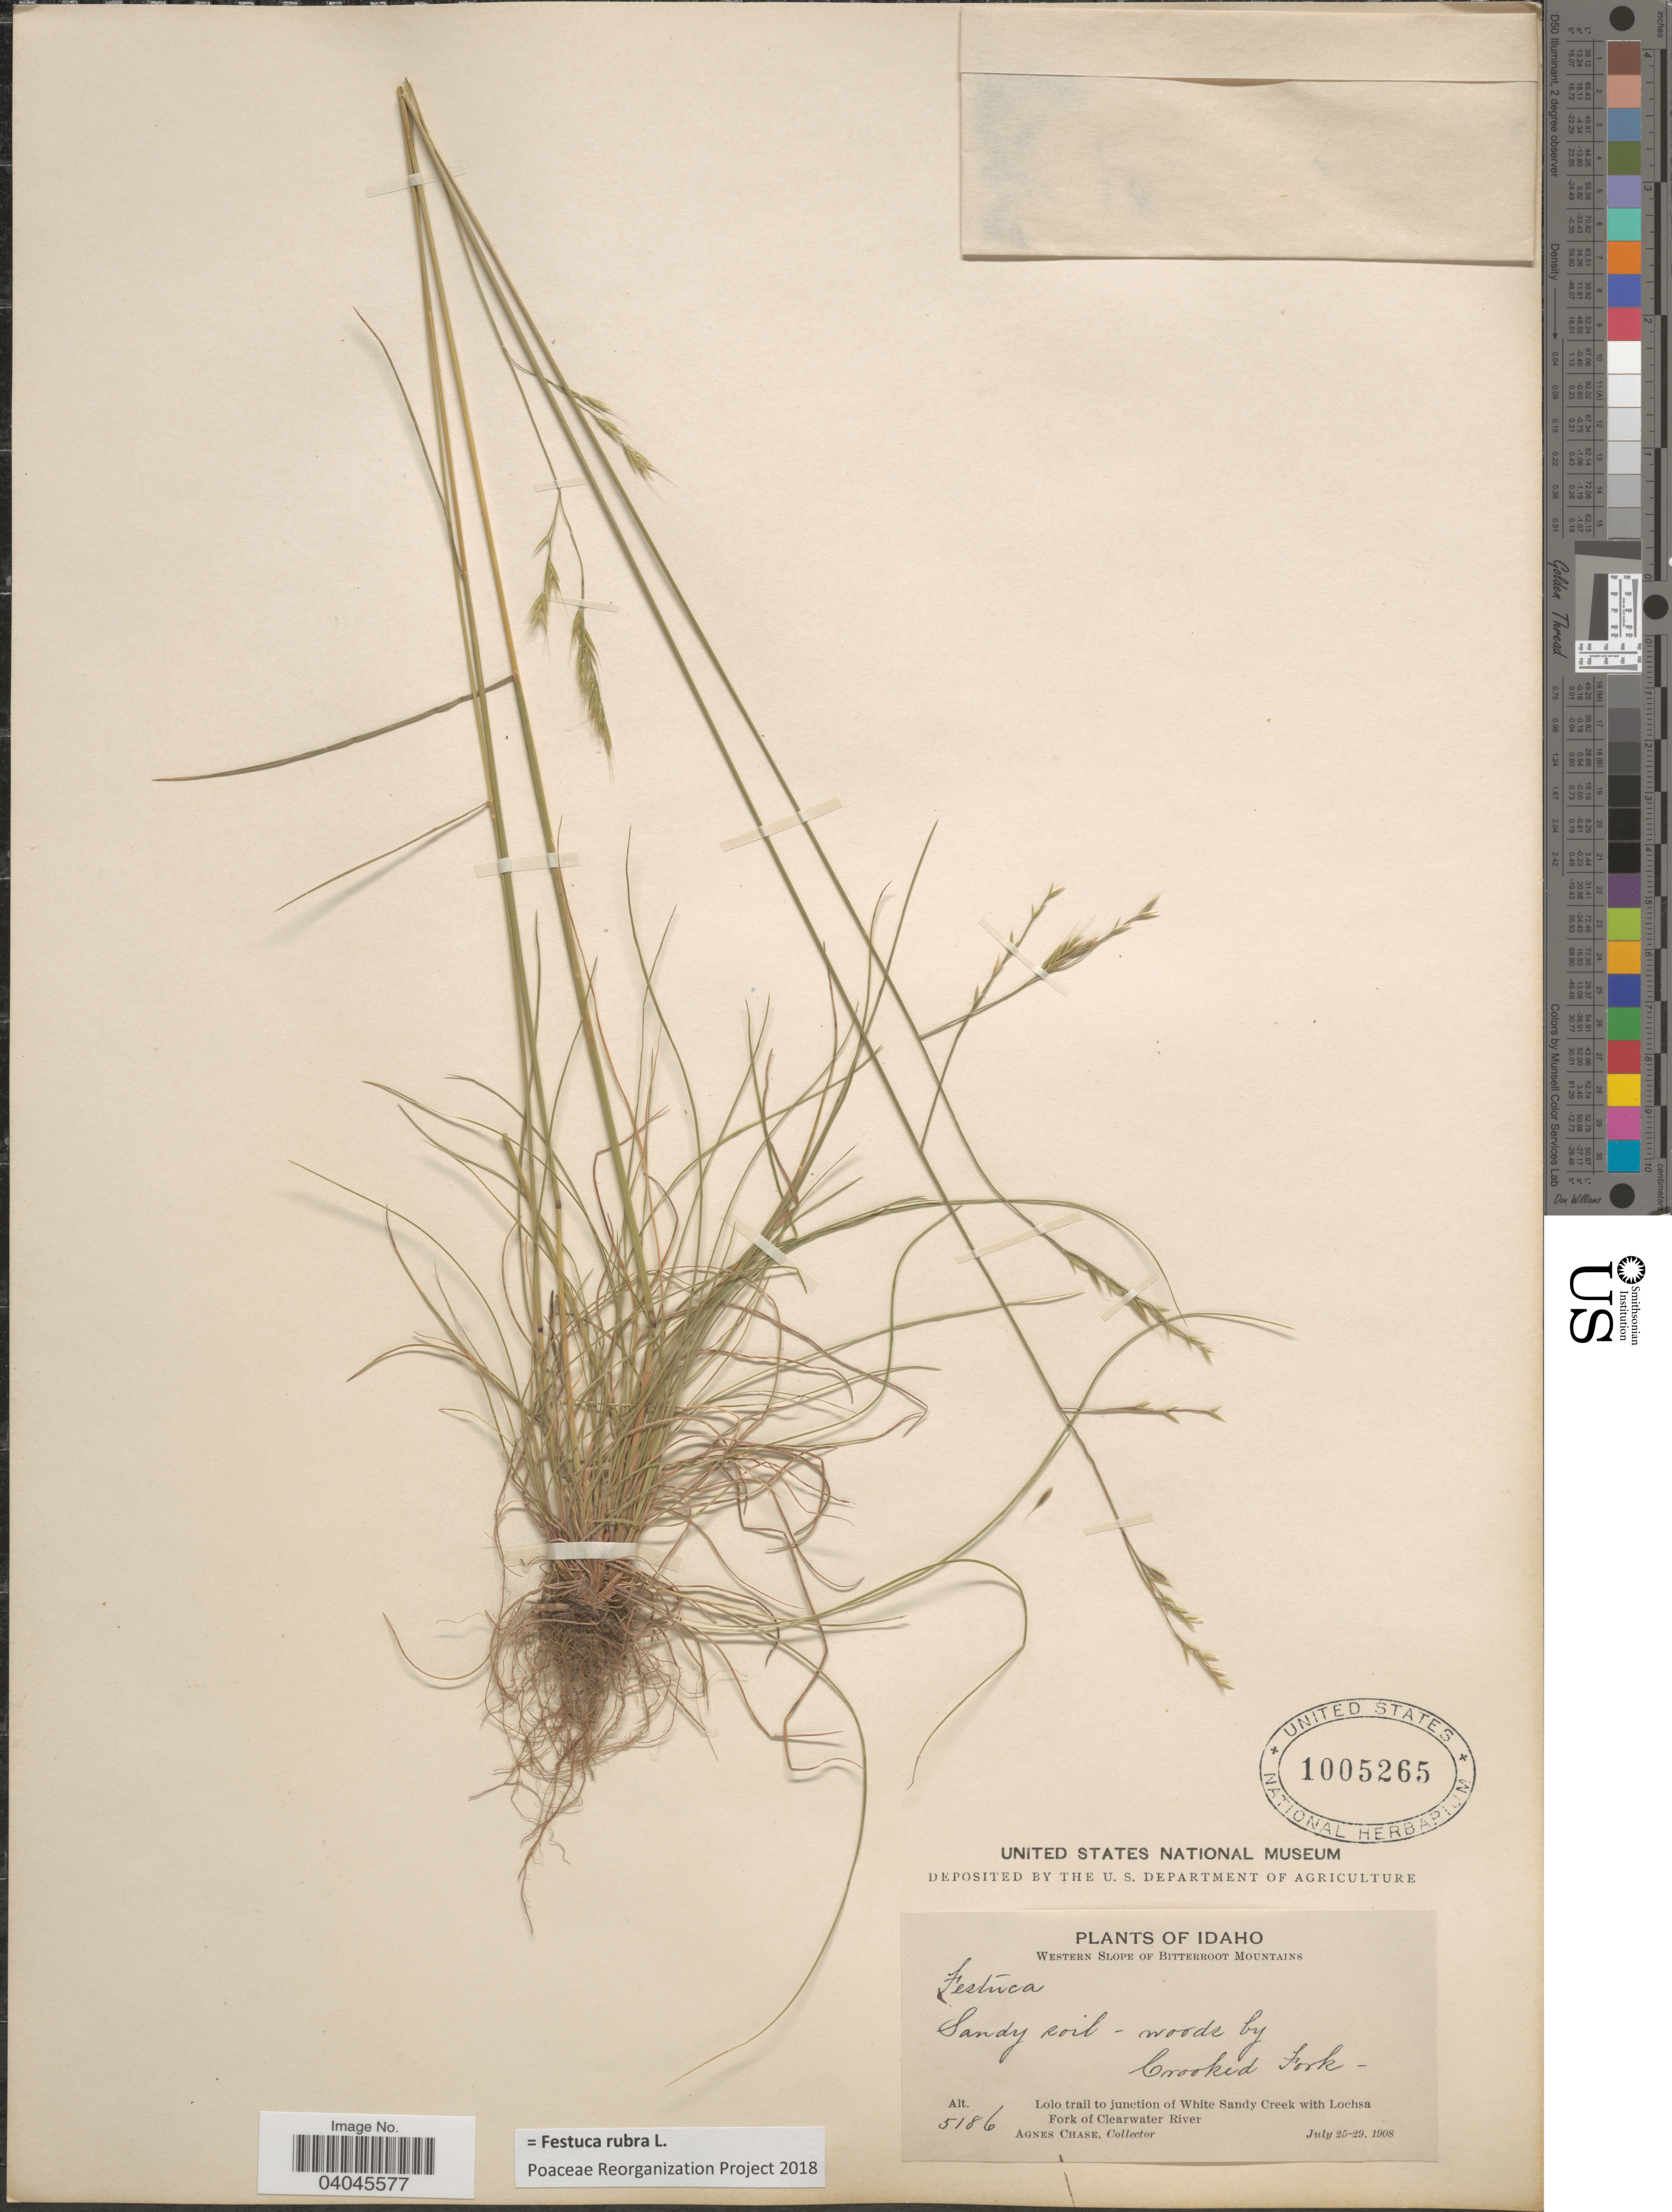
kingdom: Plantae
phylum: Tracheophyta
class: Liliopsida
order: Poales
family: Poaceae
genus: Festuca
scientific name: Festuca rubra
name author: L.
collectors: A. Chase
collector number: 5186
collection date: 1908-07-25/1908-07-29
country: United States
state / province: Idaho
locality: Western Slope of Bitterroot Mountains. Sandy soil- woods by Crooked Fork. Lolo trail to junction of White Sandy Creek with Lochsa Fork of Clearwater River.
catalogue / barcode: US 1005265